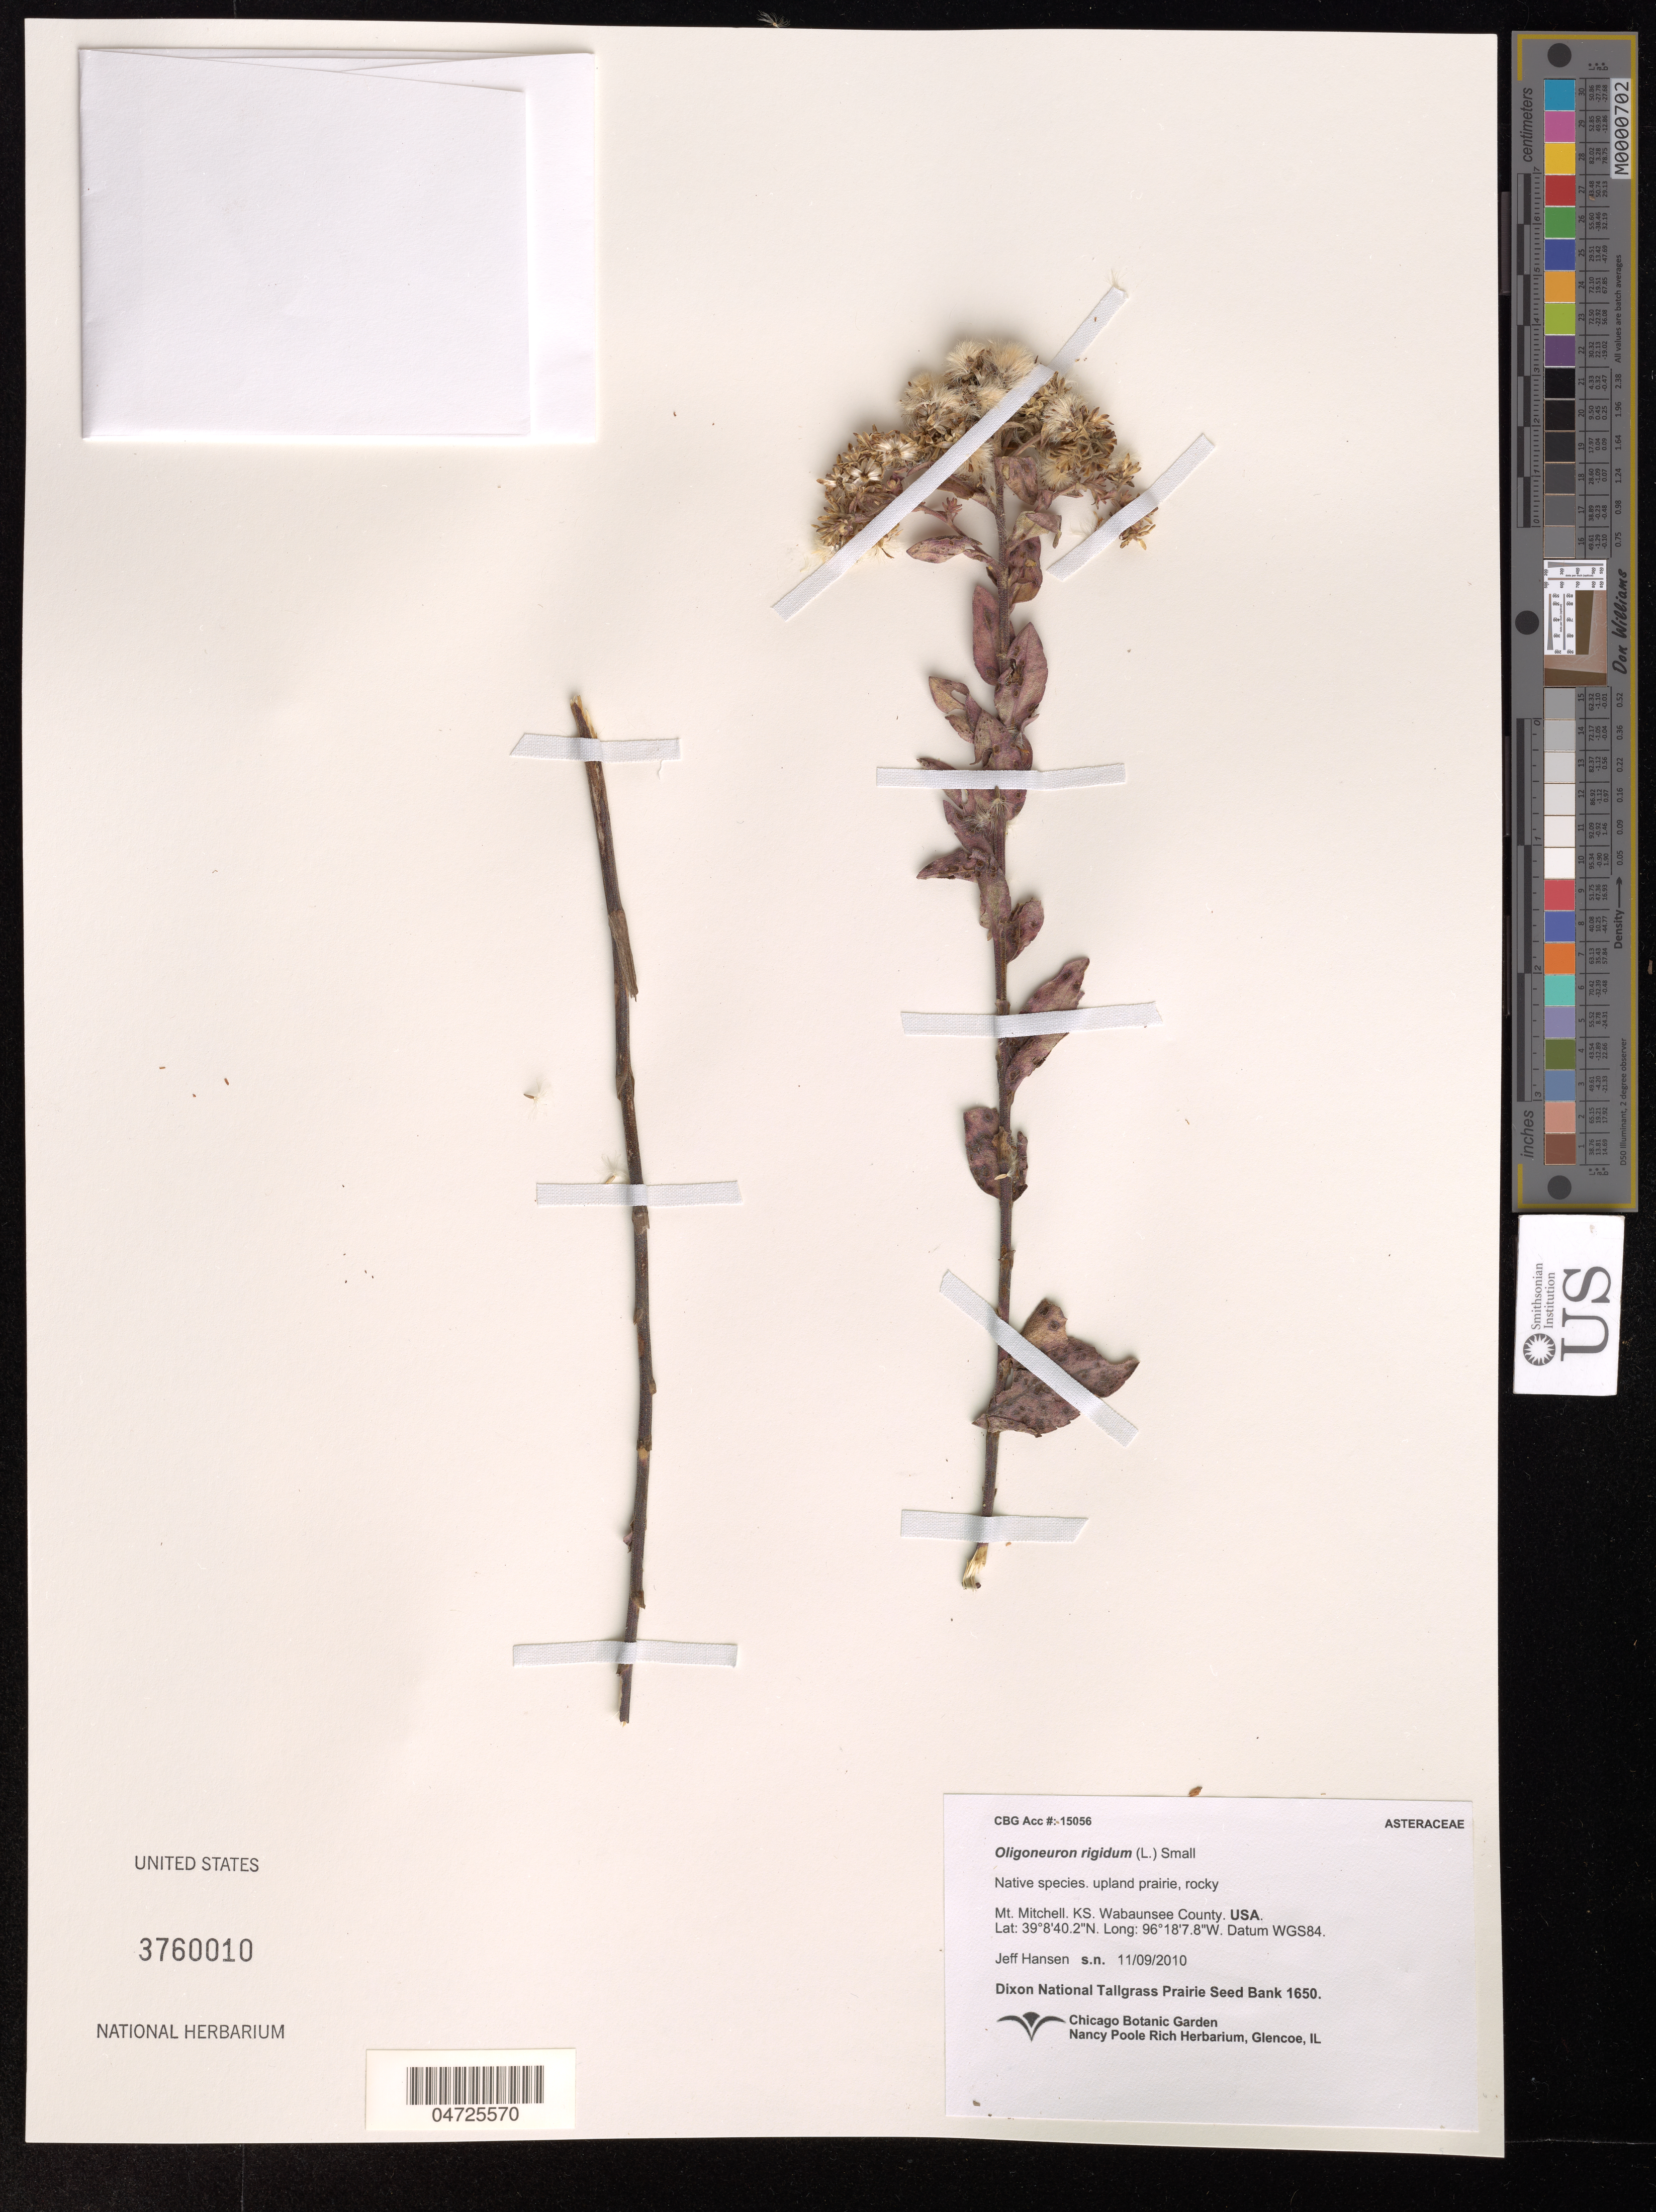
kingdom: Plantae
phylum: Tracheophyta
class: Magnoliopsida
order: Asterales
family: Asteraceae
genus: Oligoneuron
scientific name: Oligoneuron rigidum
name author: (L.) Small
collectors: J. Hansen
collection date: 2010-11-09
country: United States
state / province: Kansas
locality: Mt. Mitchell. Wabaunsee County. Datum WGS84.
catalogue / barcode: US 3760010